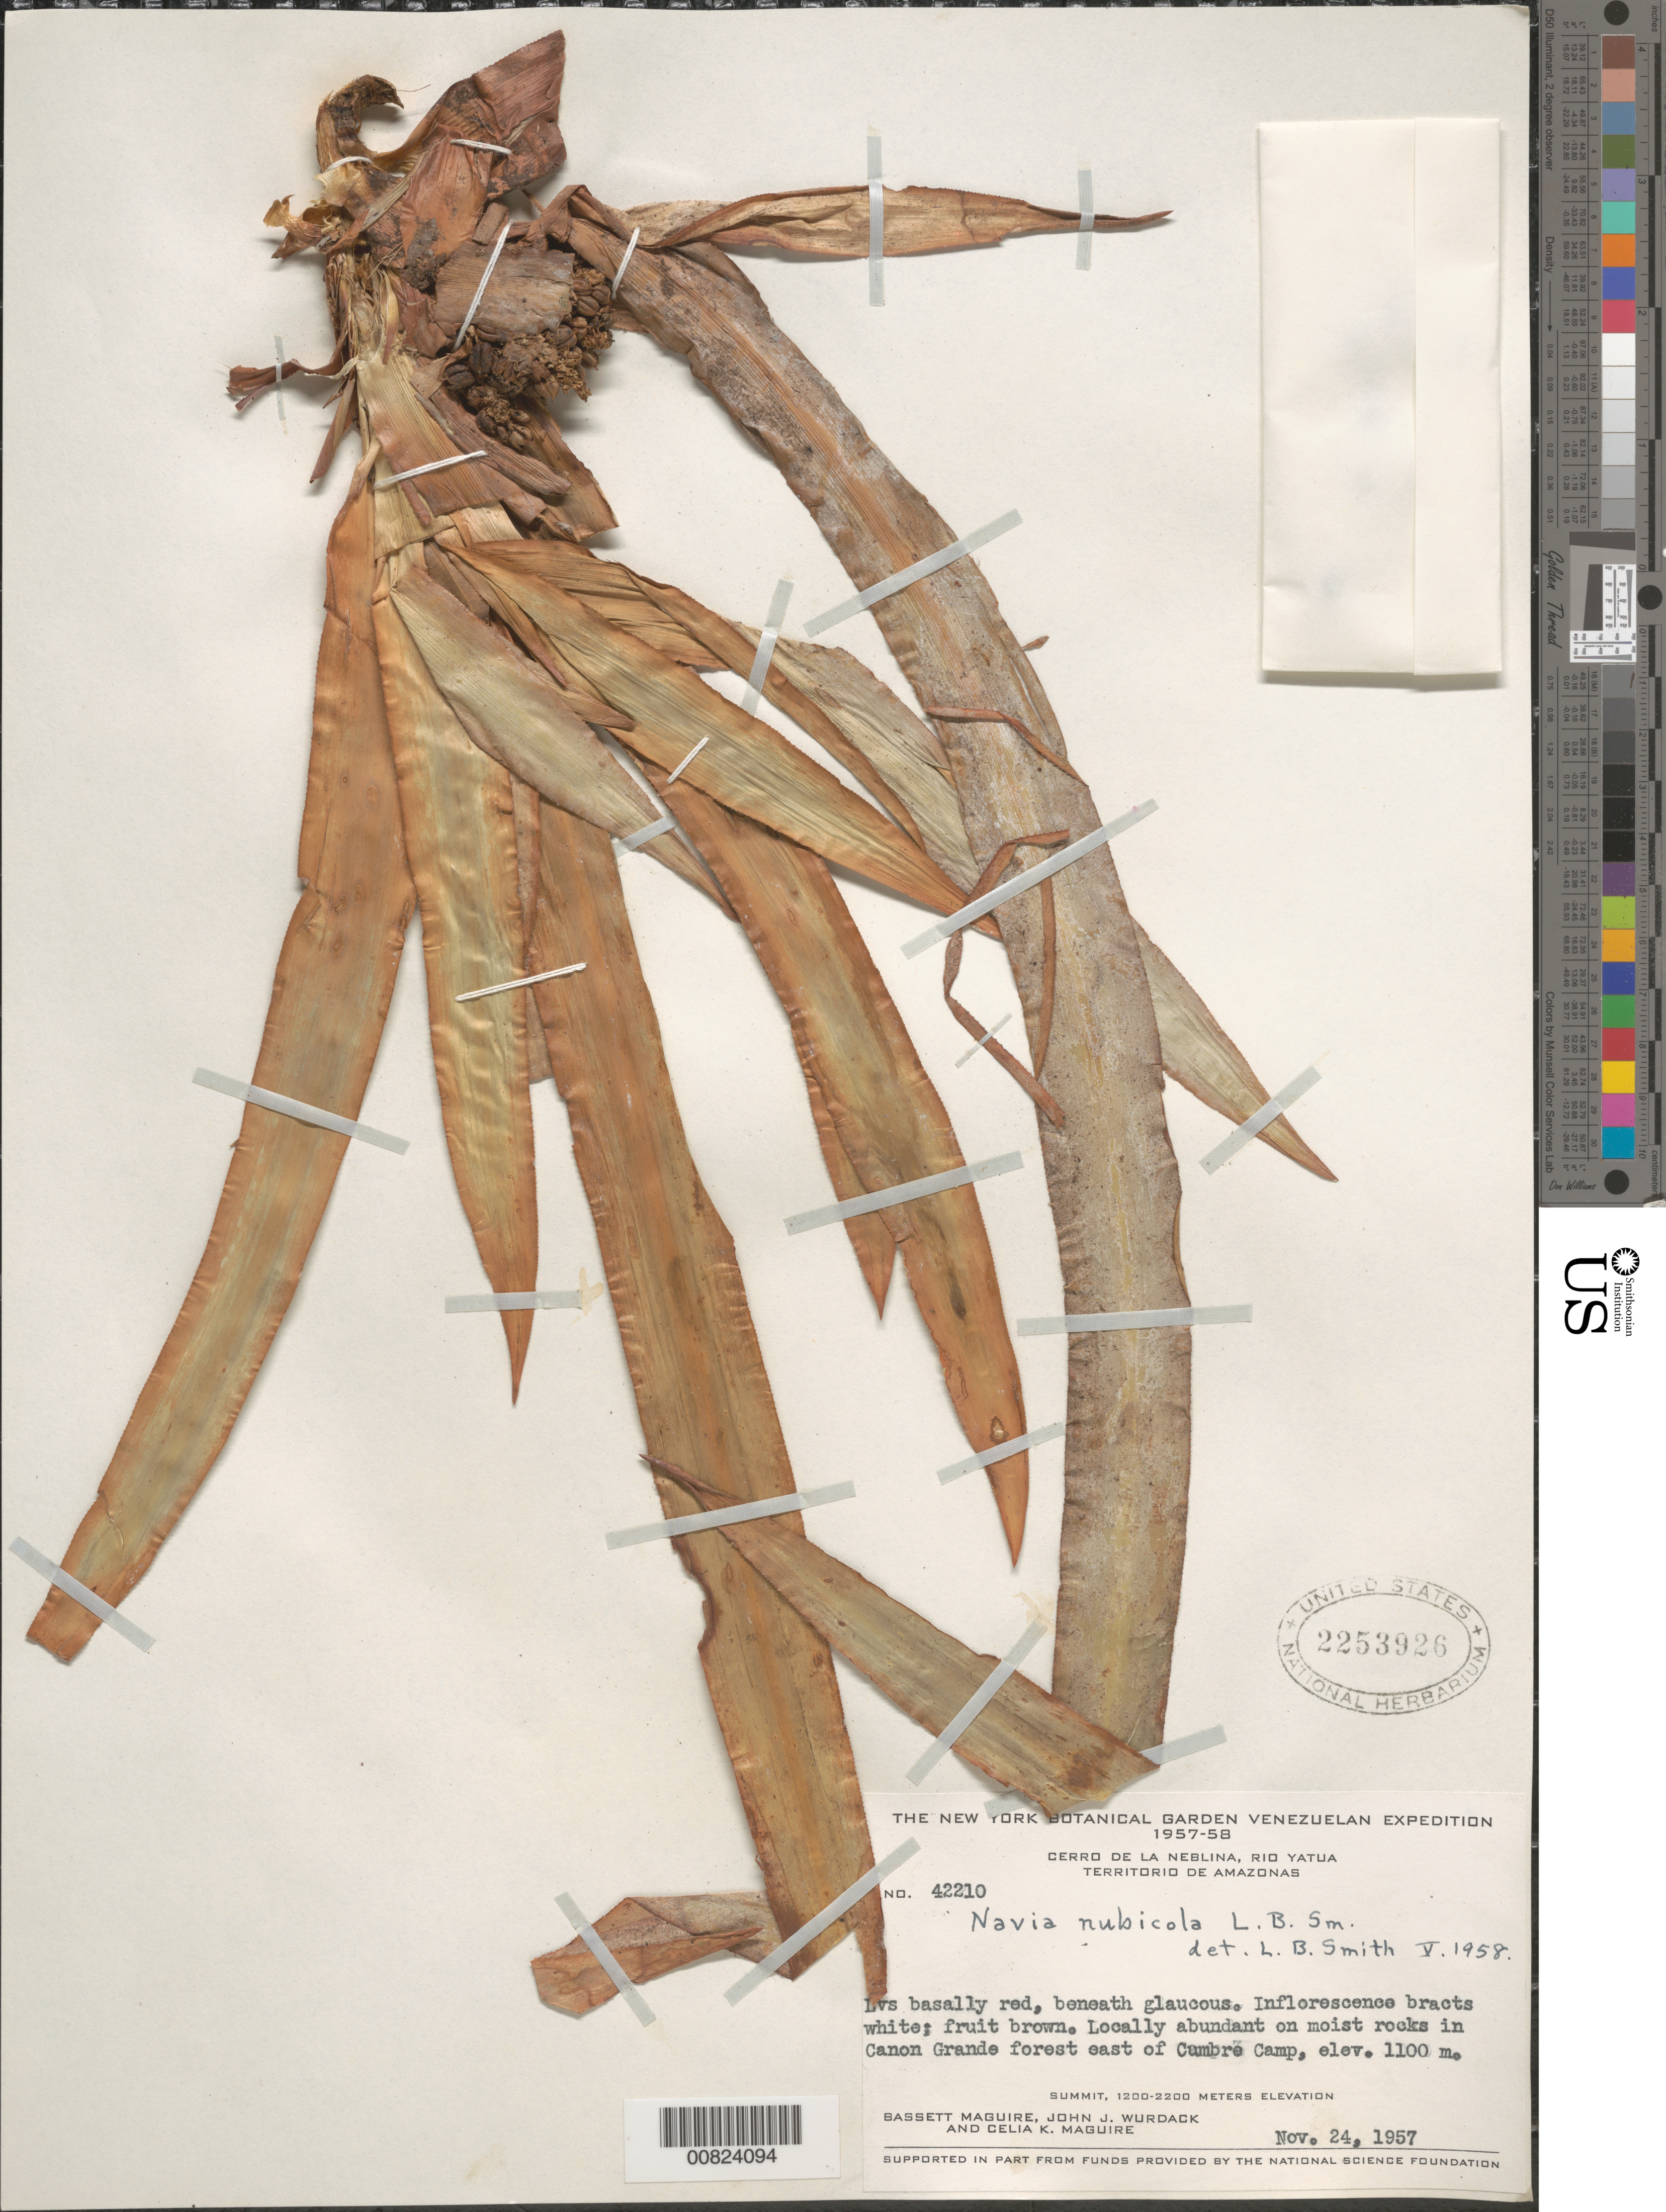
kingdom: Plantae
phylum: Tracheophyta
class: Liliopsida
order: Poales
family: Bromeliaceae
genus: Navia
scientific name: Navia nubicola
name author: L.B. Sm.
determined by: Smith, Lyman B., (US), NMNH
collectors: B. Maguire, J. J. Wurdack & C. K. Maguire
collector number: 42210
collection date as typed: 24-Nov-57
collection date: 1957-11-24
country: Venezuela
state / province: Amazonas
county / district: Río Negro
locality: Cerro de la Neblina, Río Yatua, along Cañon Grande, E of Cumbre Camp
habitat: In rock crevices along caño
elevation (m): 1100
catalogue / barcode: US 2253926